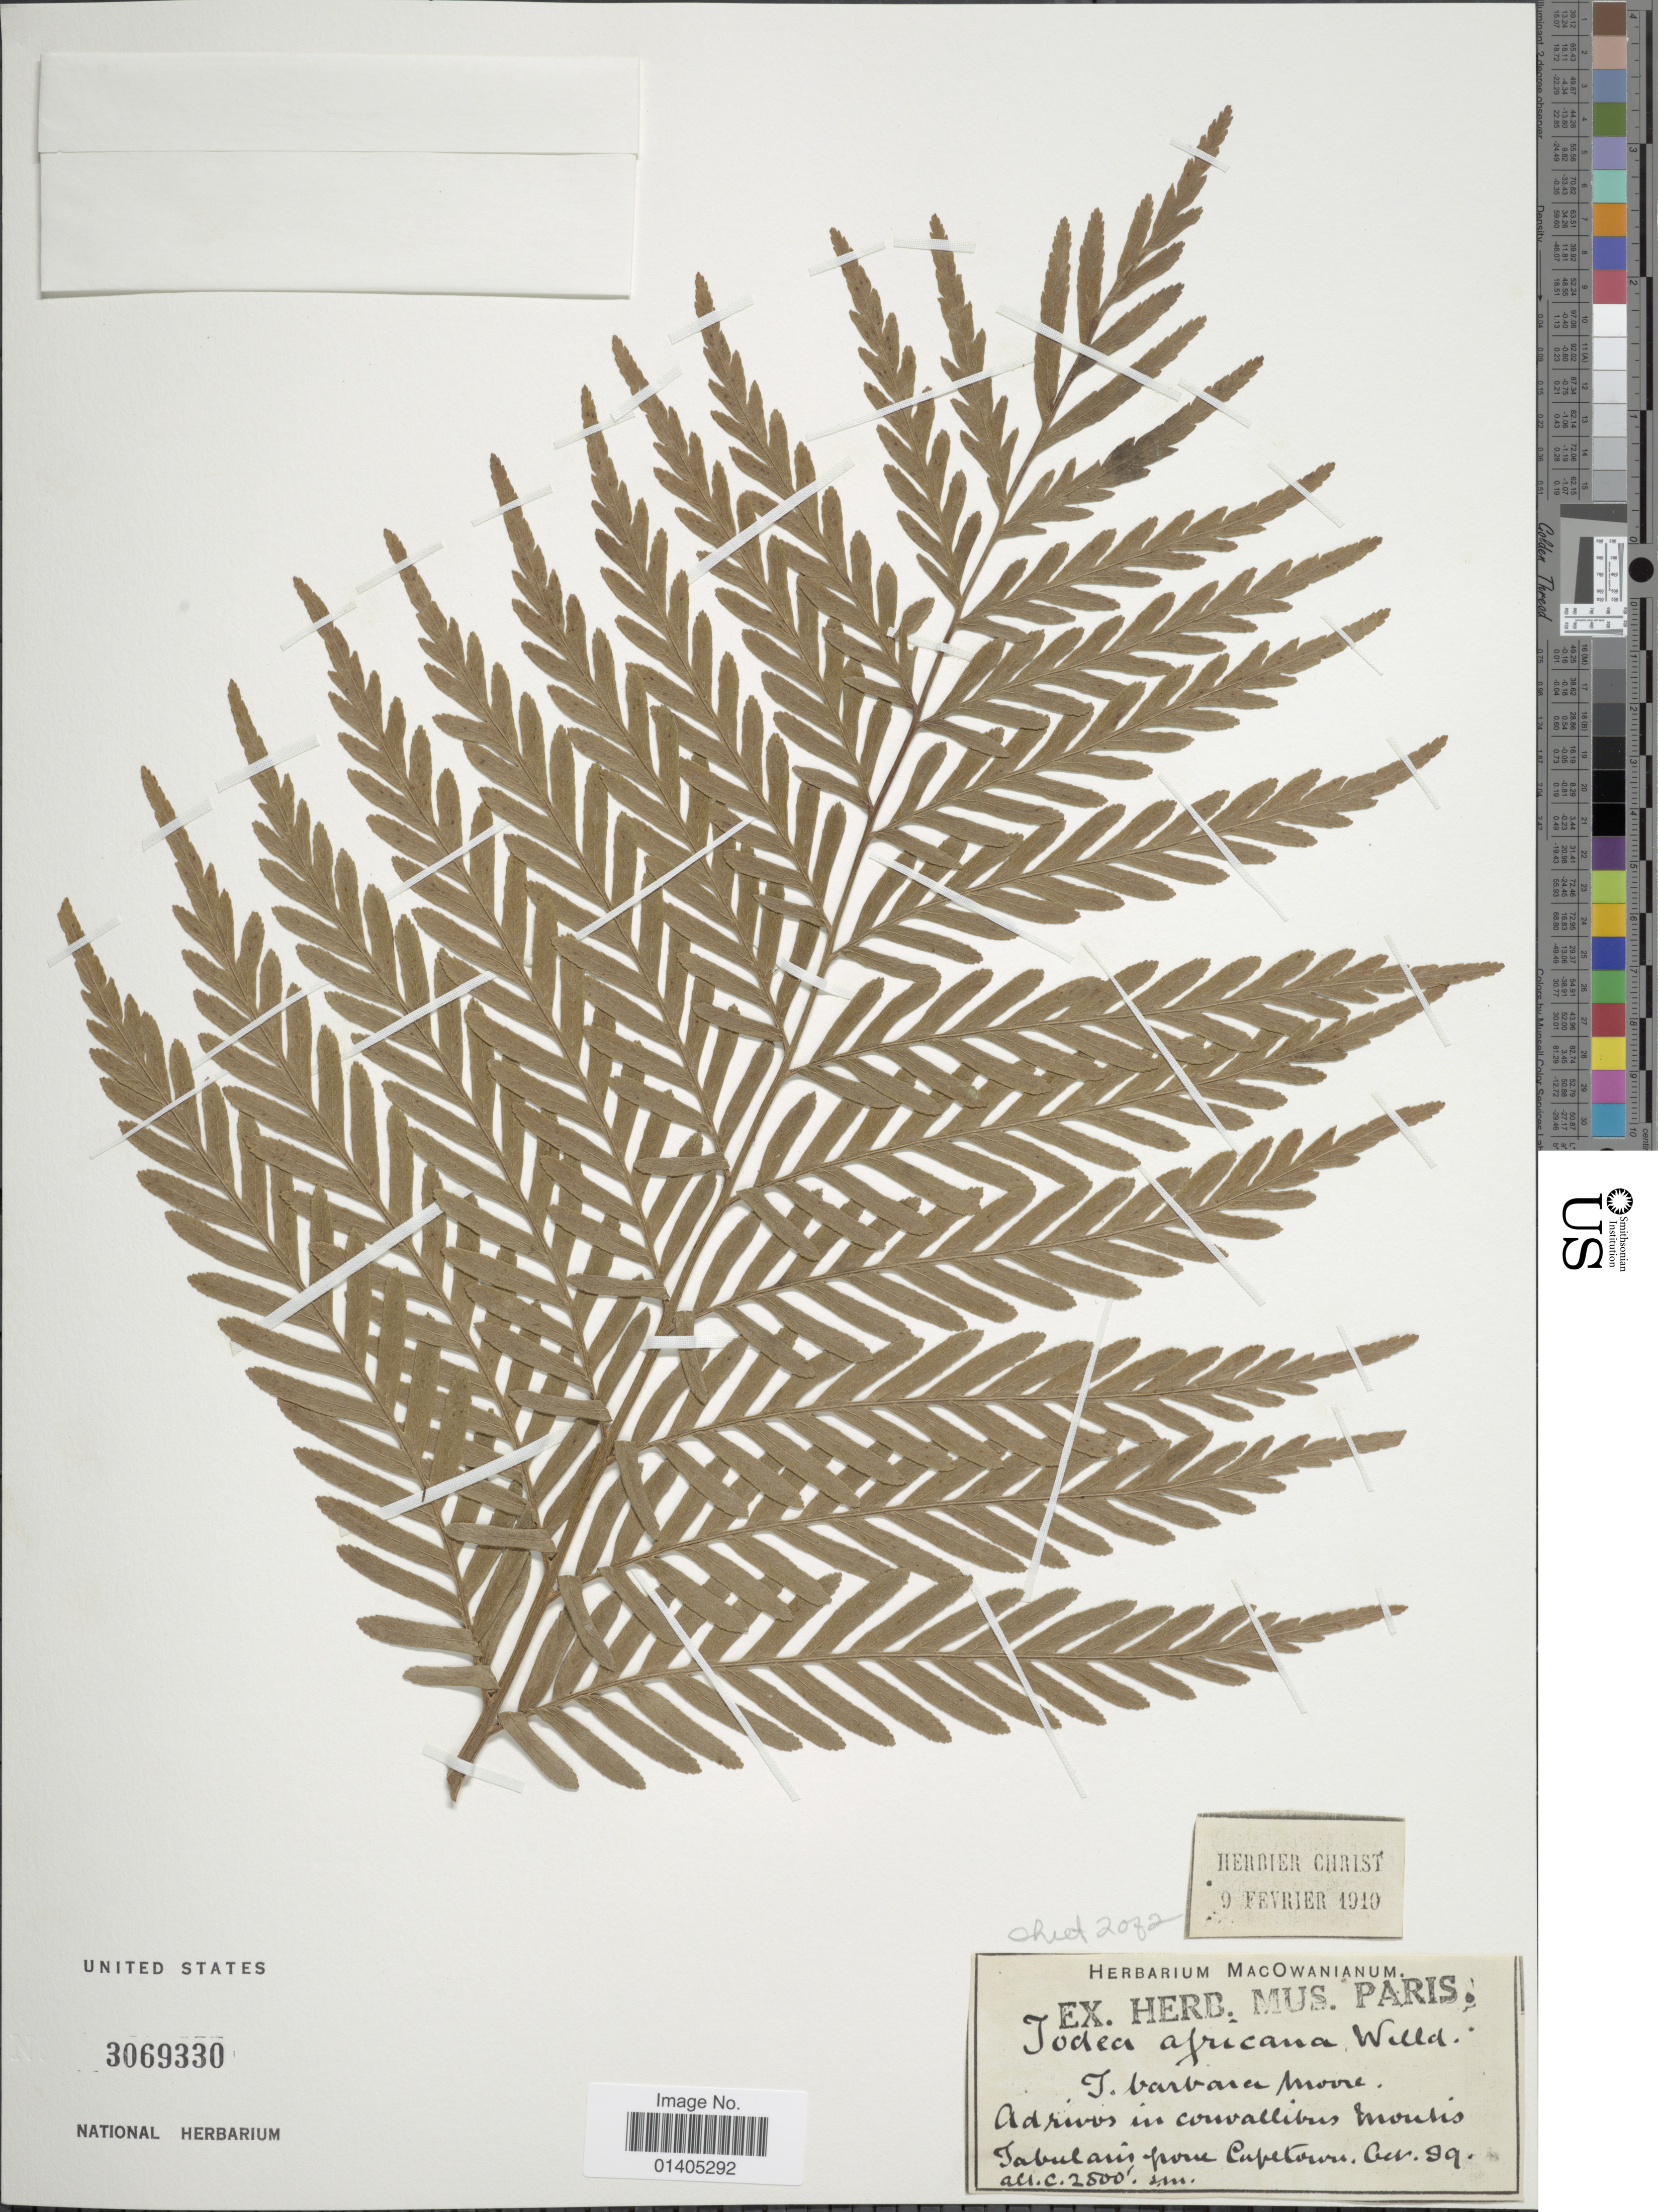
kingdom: Plantae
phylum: Tracheophyta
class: Polypodiopsida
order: Osmundales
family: Osmundaceae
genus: Todea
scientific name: Todea barbara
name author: T. Moore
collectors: ex herb. MacOwanianum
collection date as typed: Transcribed d/m/y: /10/89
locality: Tabularis prope Capetown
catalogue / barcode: US 3069330